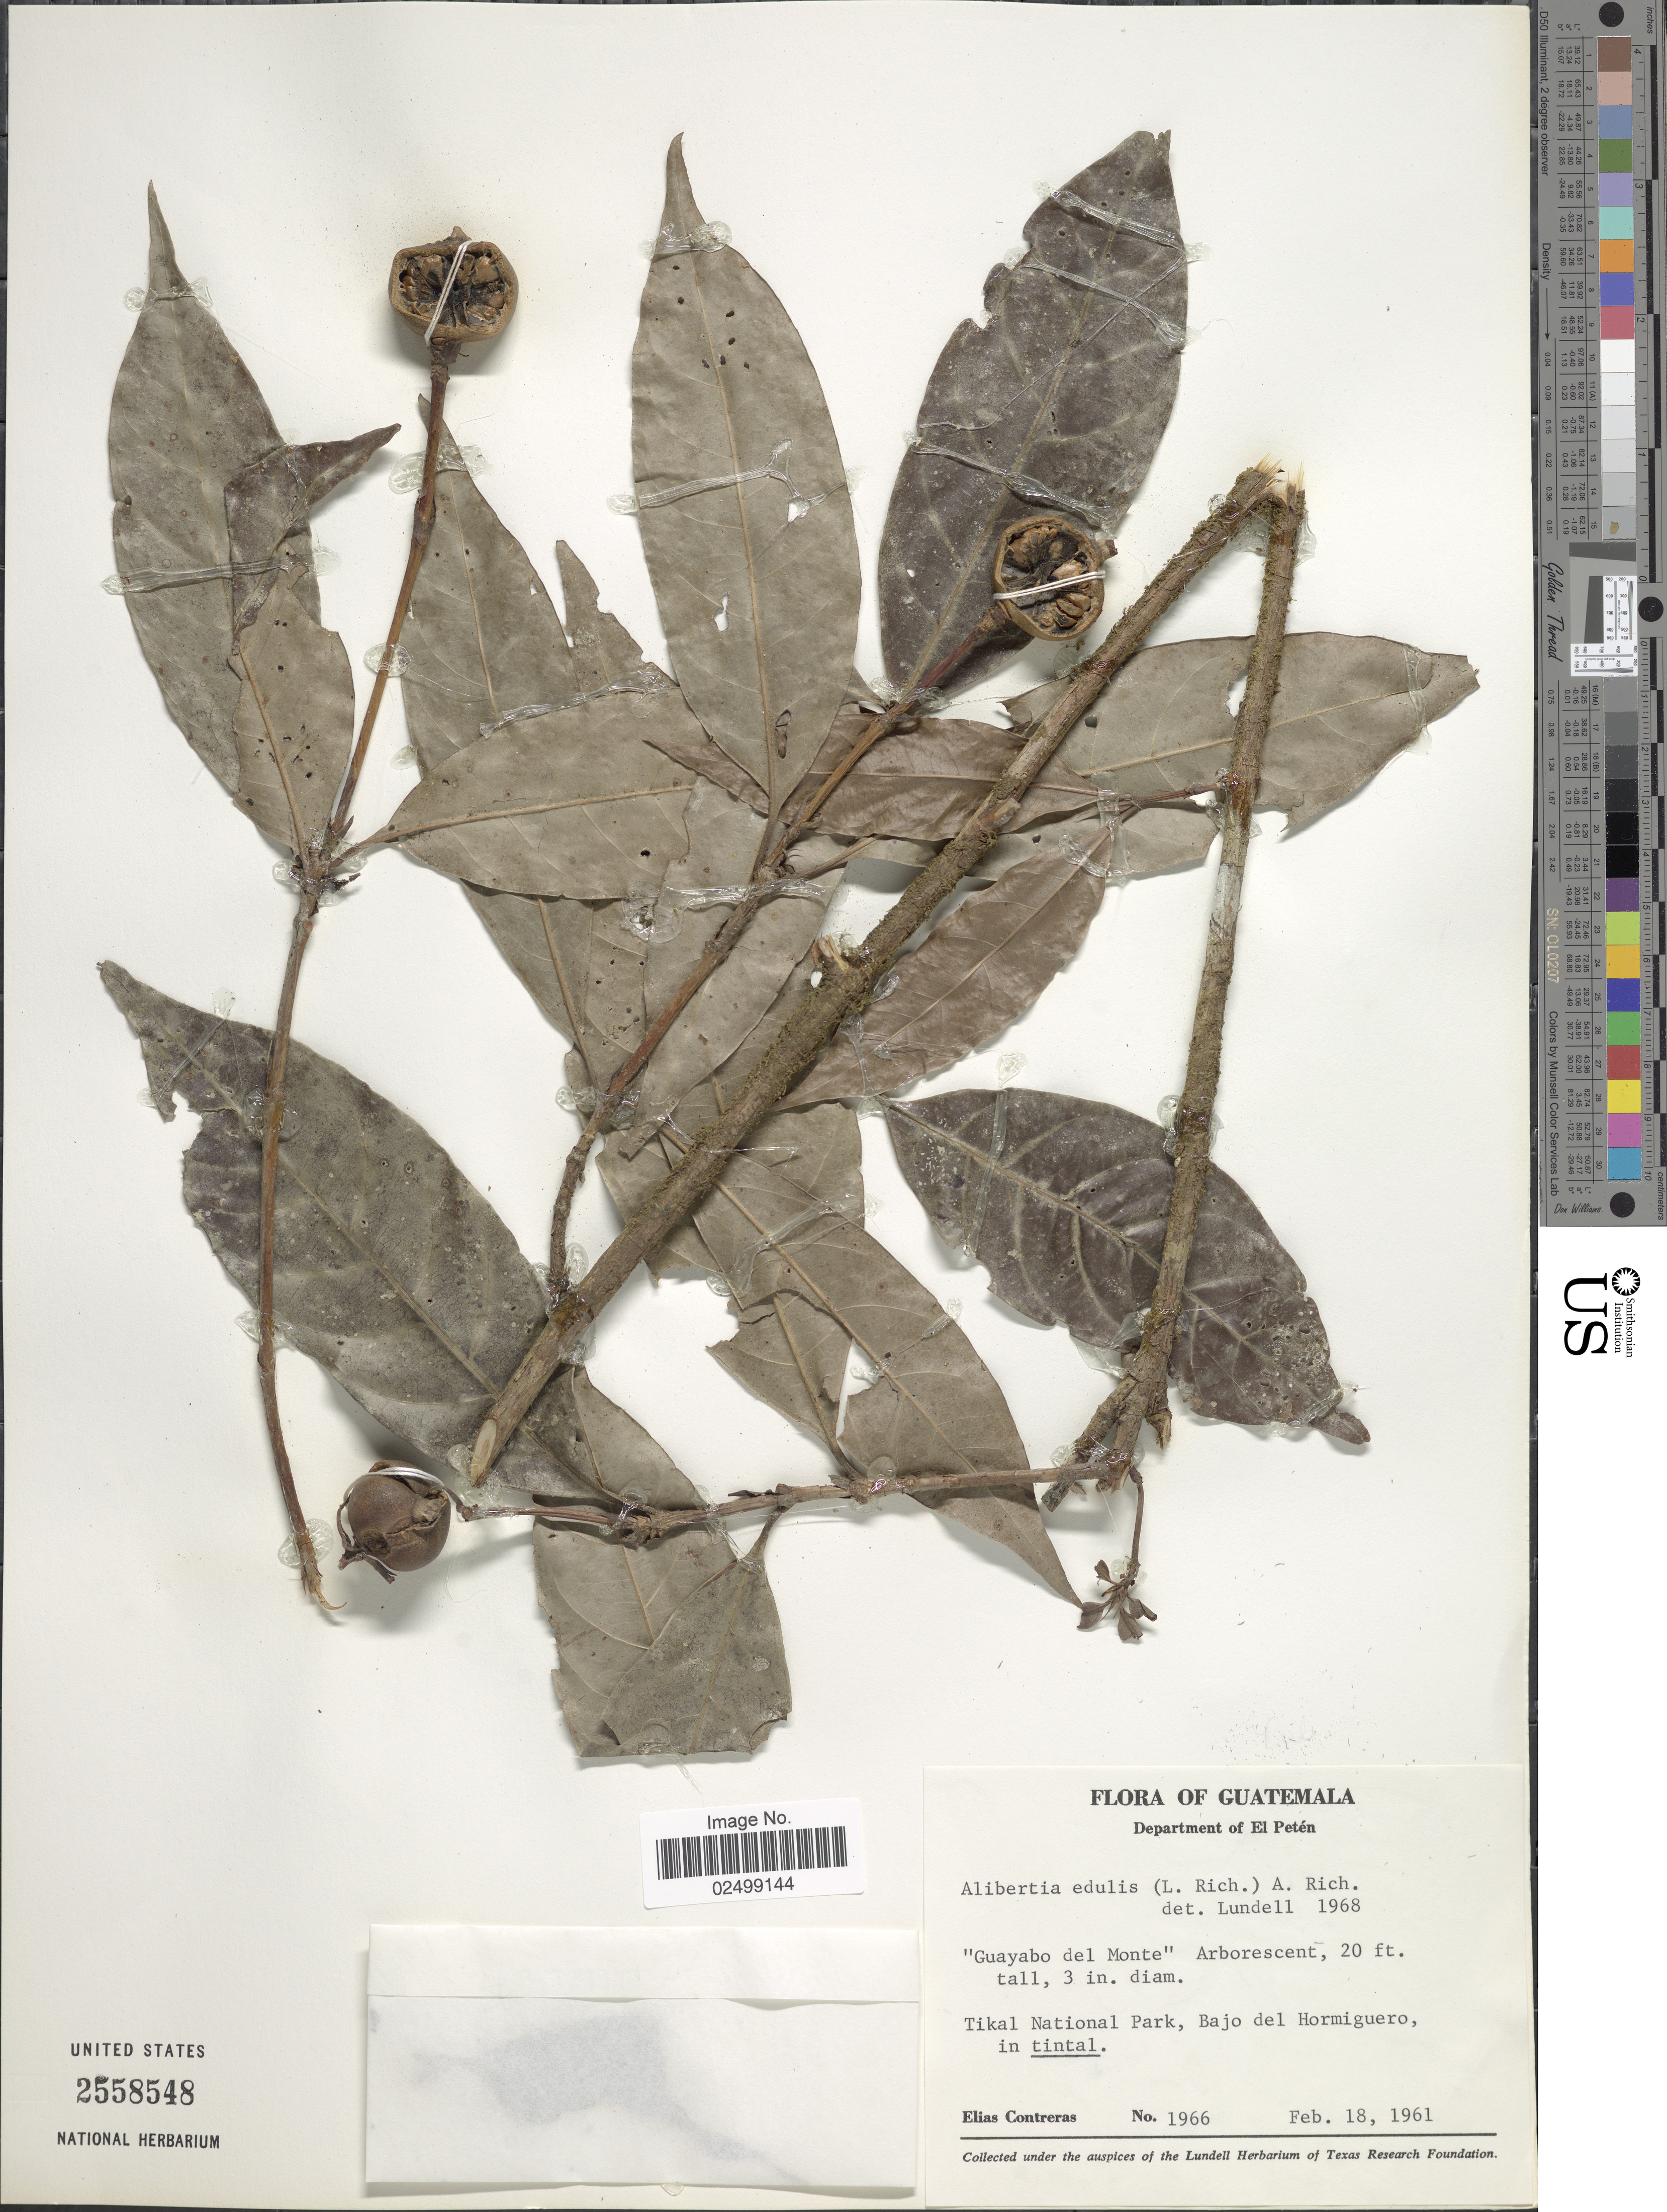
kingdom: Plantae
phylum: Tracheophyta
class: Magnoliopsida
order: Gentianales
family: Rubiaceae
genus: Alibertia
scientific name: Alibertia edulis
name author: (Rich.) A. Rich. ex DC.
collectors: E. Contreras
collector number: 1966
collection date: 1961-02-18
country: Guatemala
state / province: El Petén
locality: Department of El Peten. "Guayabo del Monte" Arborescent. Tikal National Park, Bajo del Hormiguero, in tintal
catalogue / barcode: US 2558548